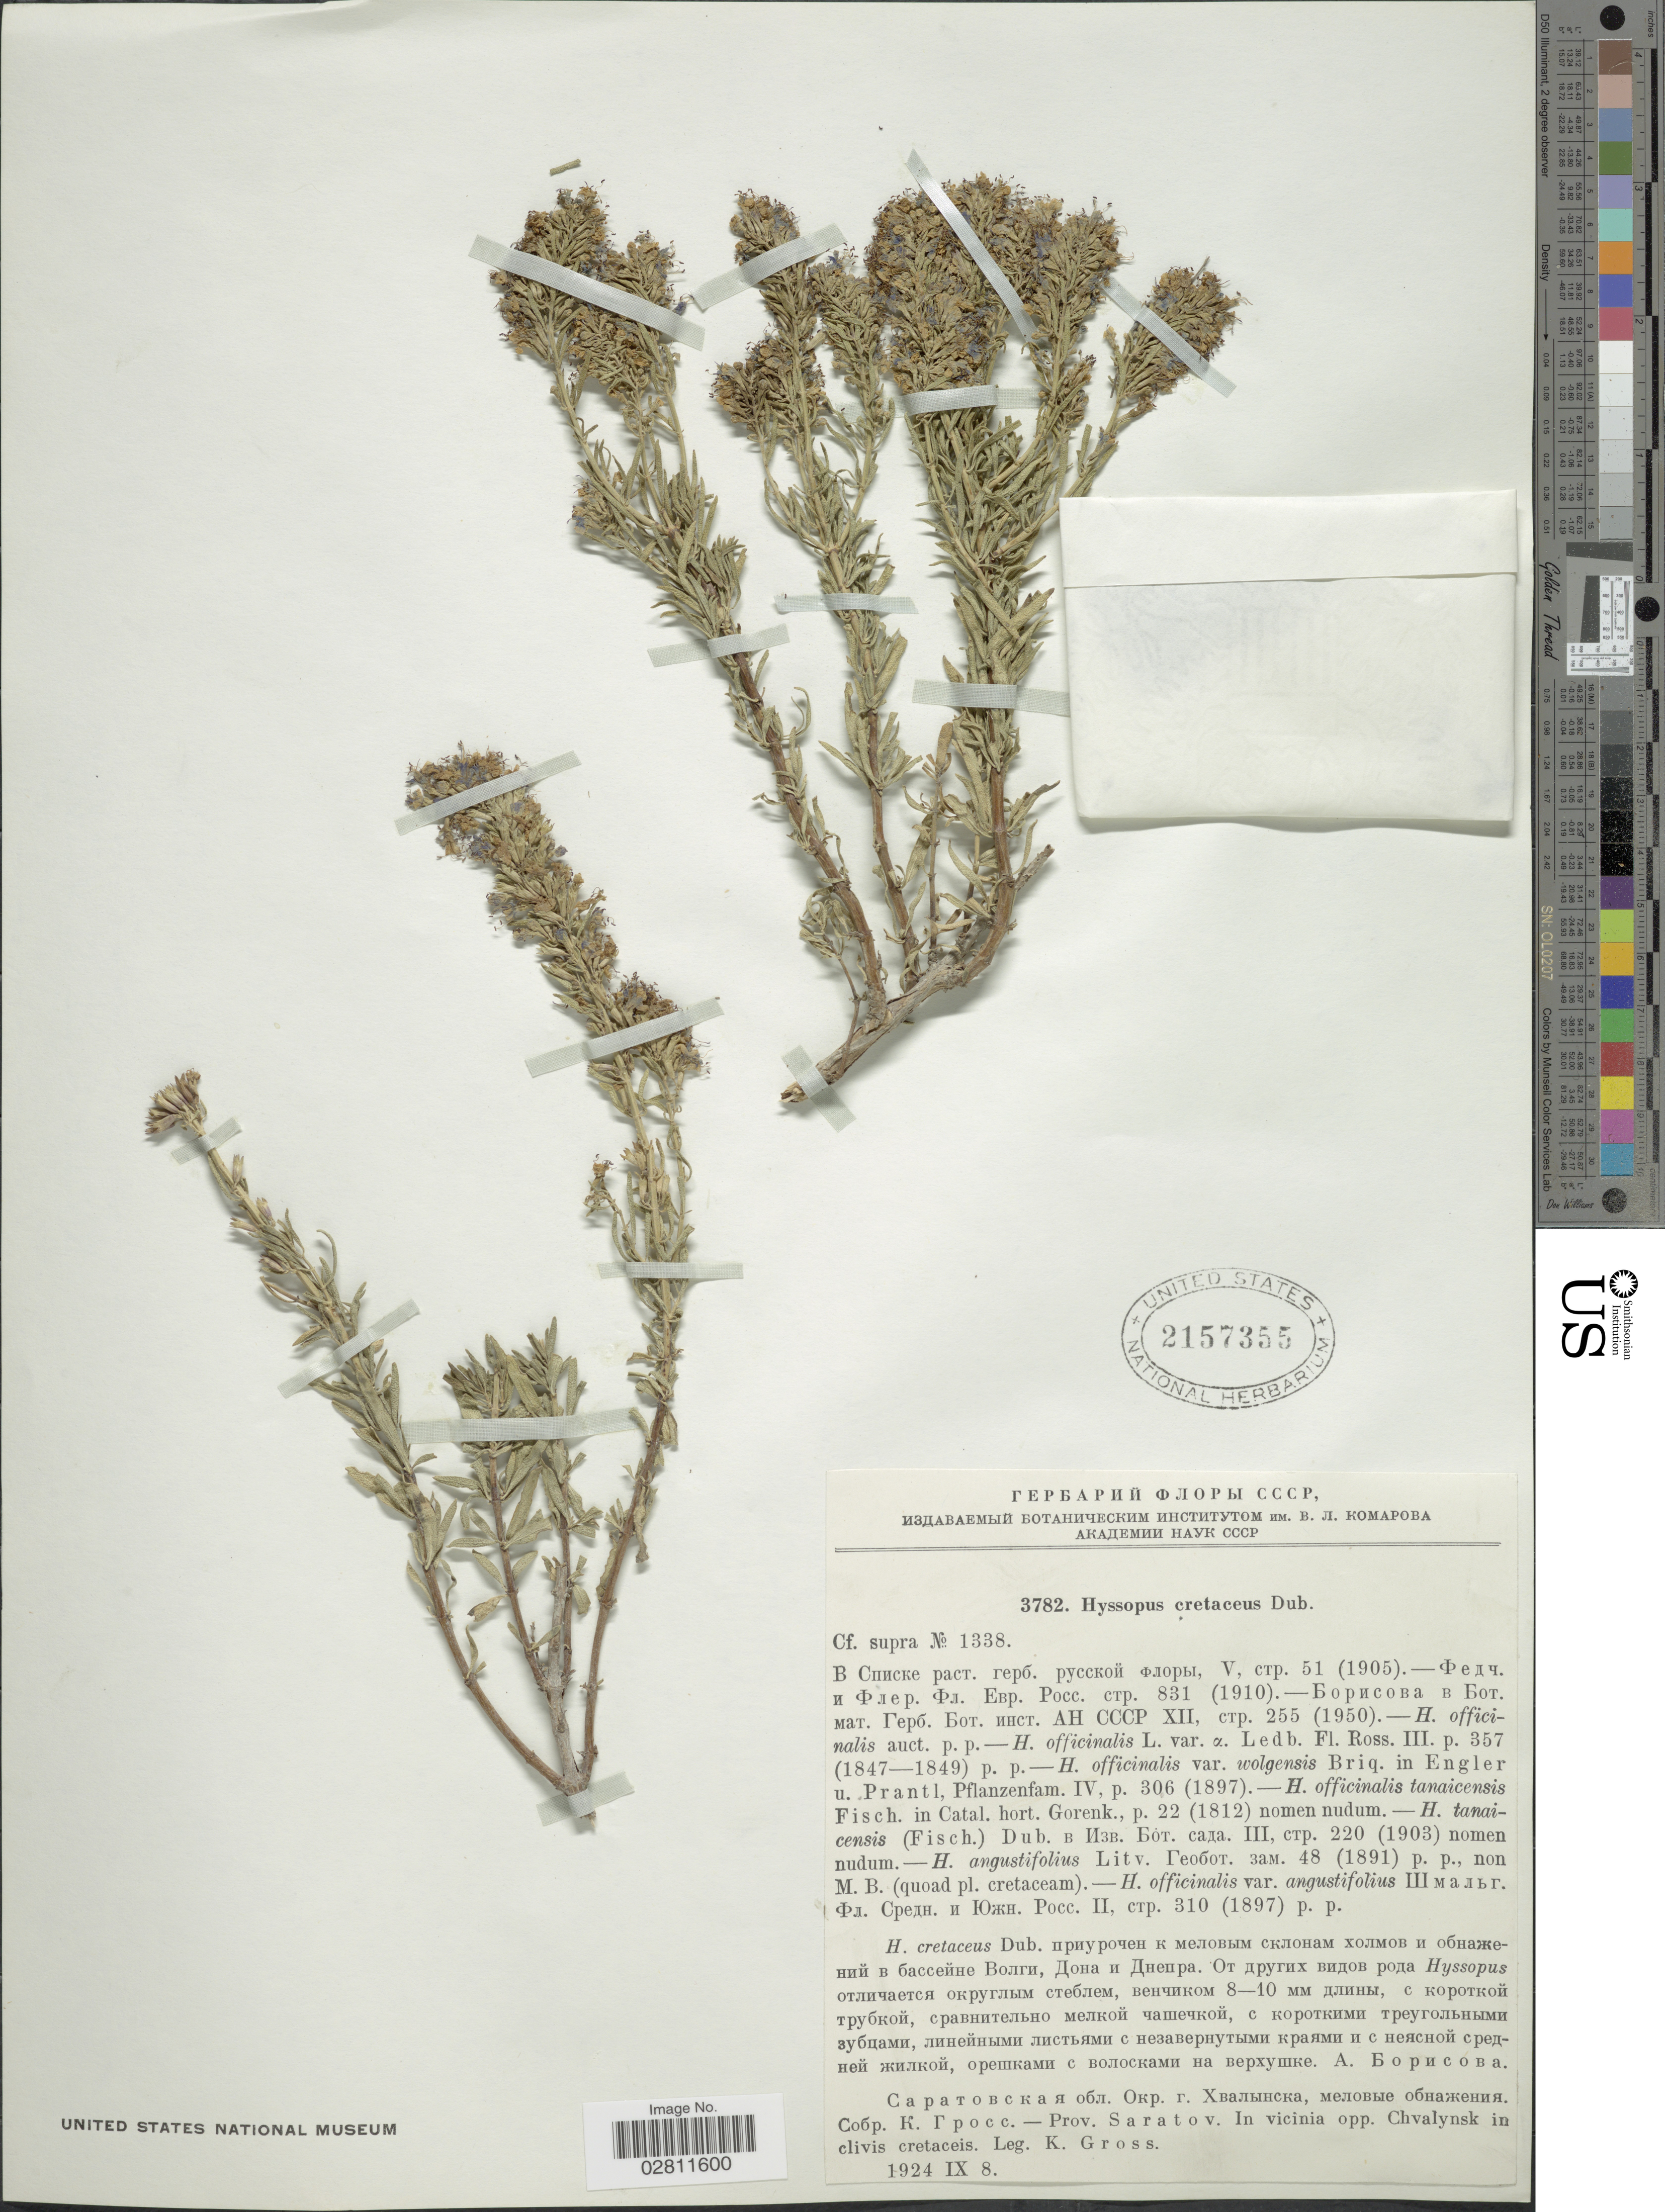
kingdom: Plantae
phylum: Tracheophyta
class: Magnoliopsida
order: Lamiales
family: Lamiaceae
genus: Hyssopus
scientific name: Hyssopus cretaceus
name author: Dubj.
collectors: K. Gross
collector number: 3782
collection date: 1924-09-08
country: Russian Federation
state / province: Saratov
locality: Prov. Saratov. In vicinia opp. Chvalynsk in clivis cretaceis.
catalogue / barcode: US 2157355